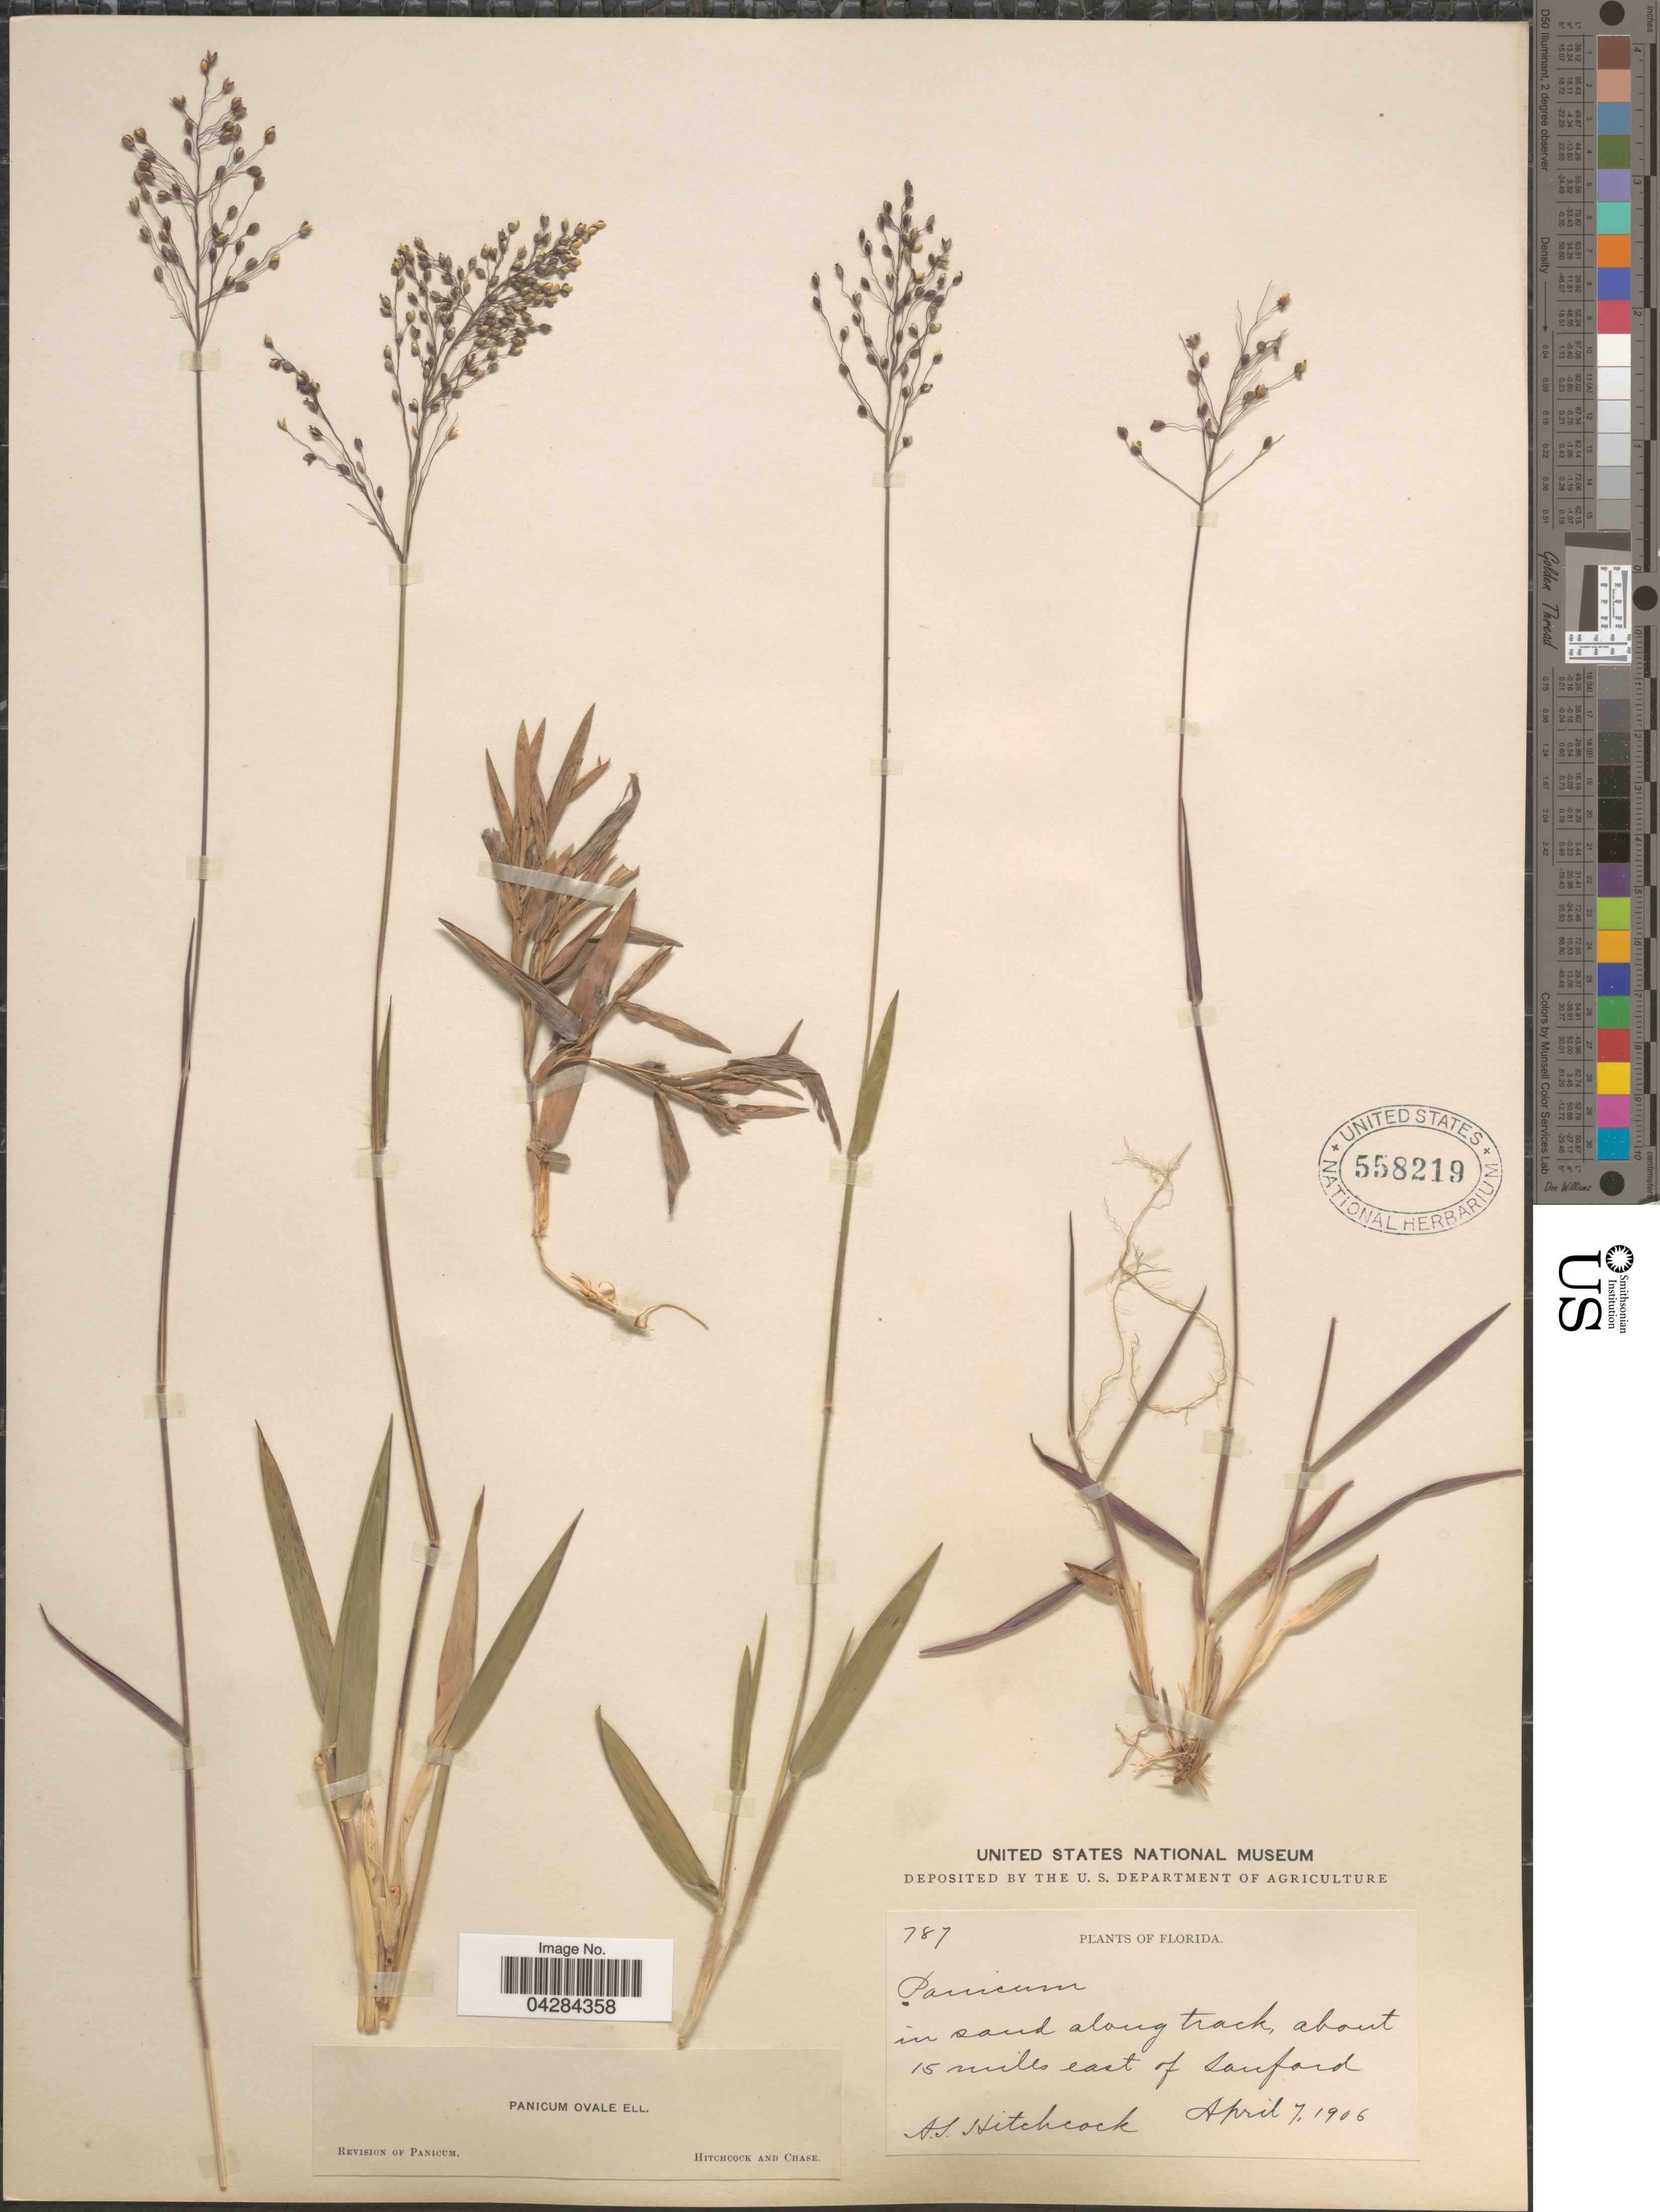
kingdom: Plantae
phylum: Tracheophyta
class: Liliopsida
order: Poales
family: Poaceae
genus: Dichanthelium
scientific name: Dichanthelium ovale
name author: (Elliott) Gould & C.A. Clark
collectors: A. S. Hitchcock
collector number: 787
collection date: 1906-04-07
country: United States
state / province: Florida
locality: In sand along track, about 15 miles east of Sanford.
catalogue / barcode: US 558219